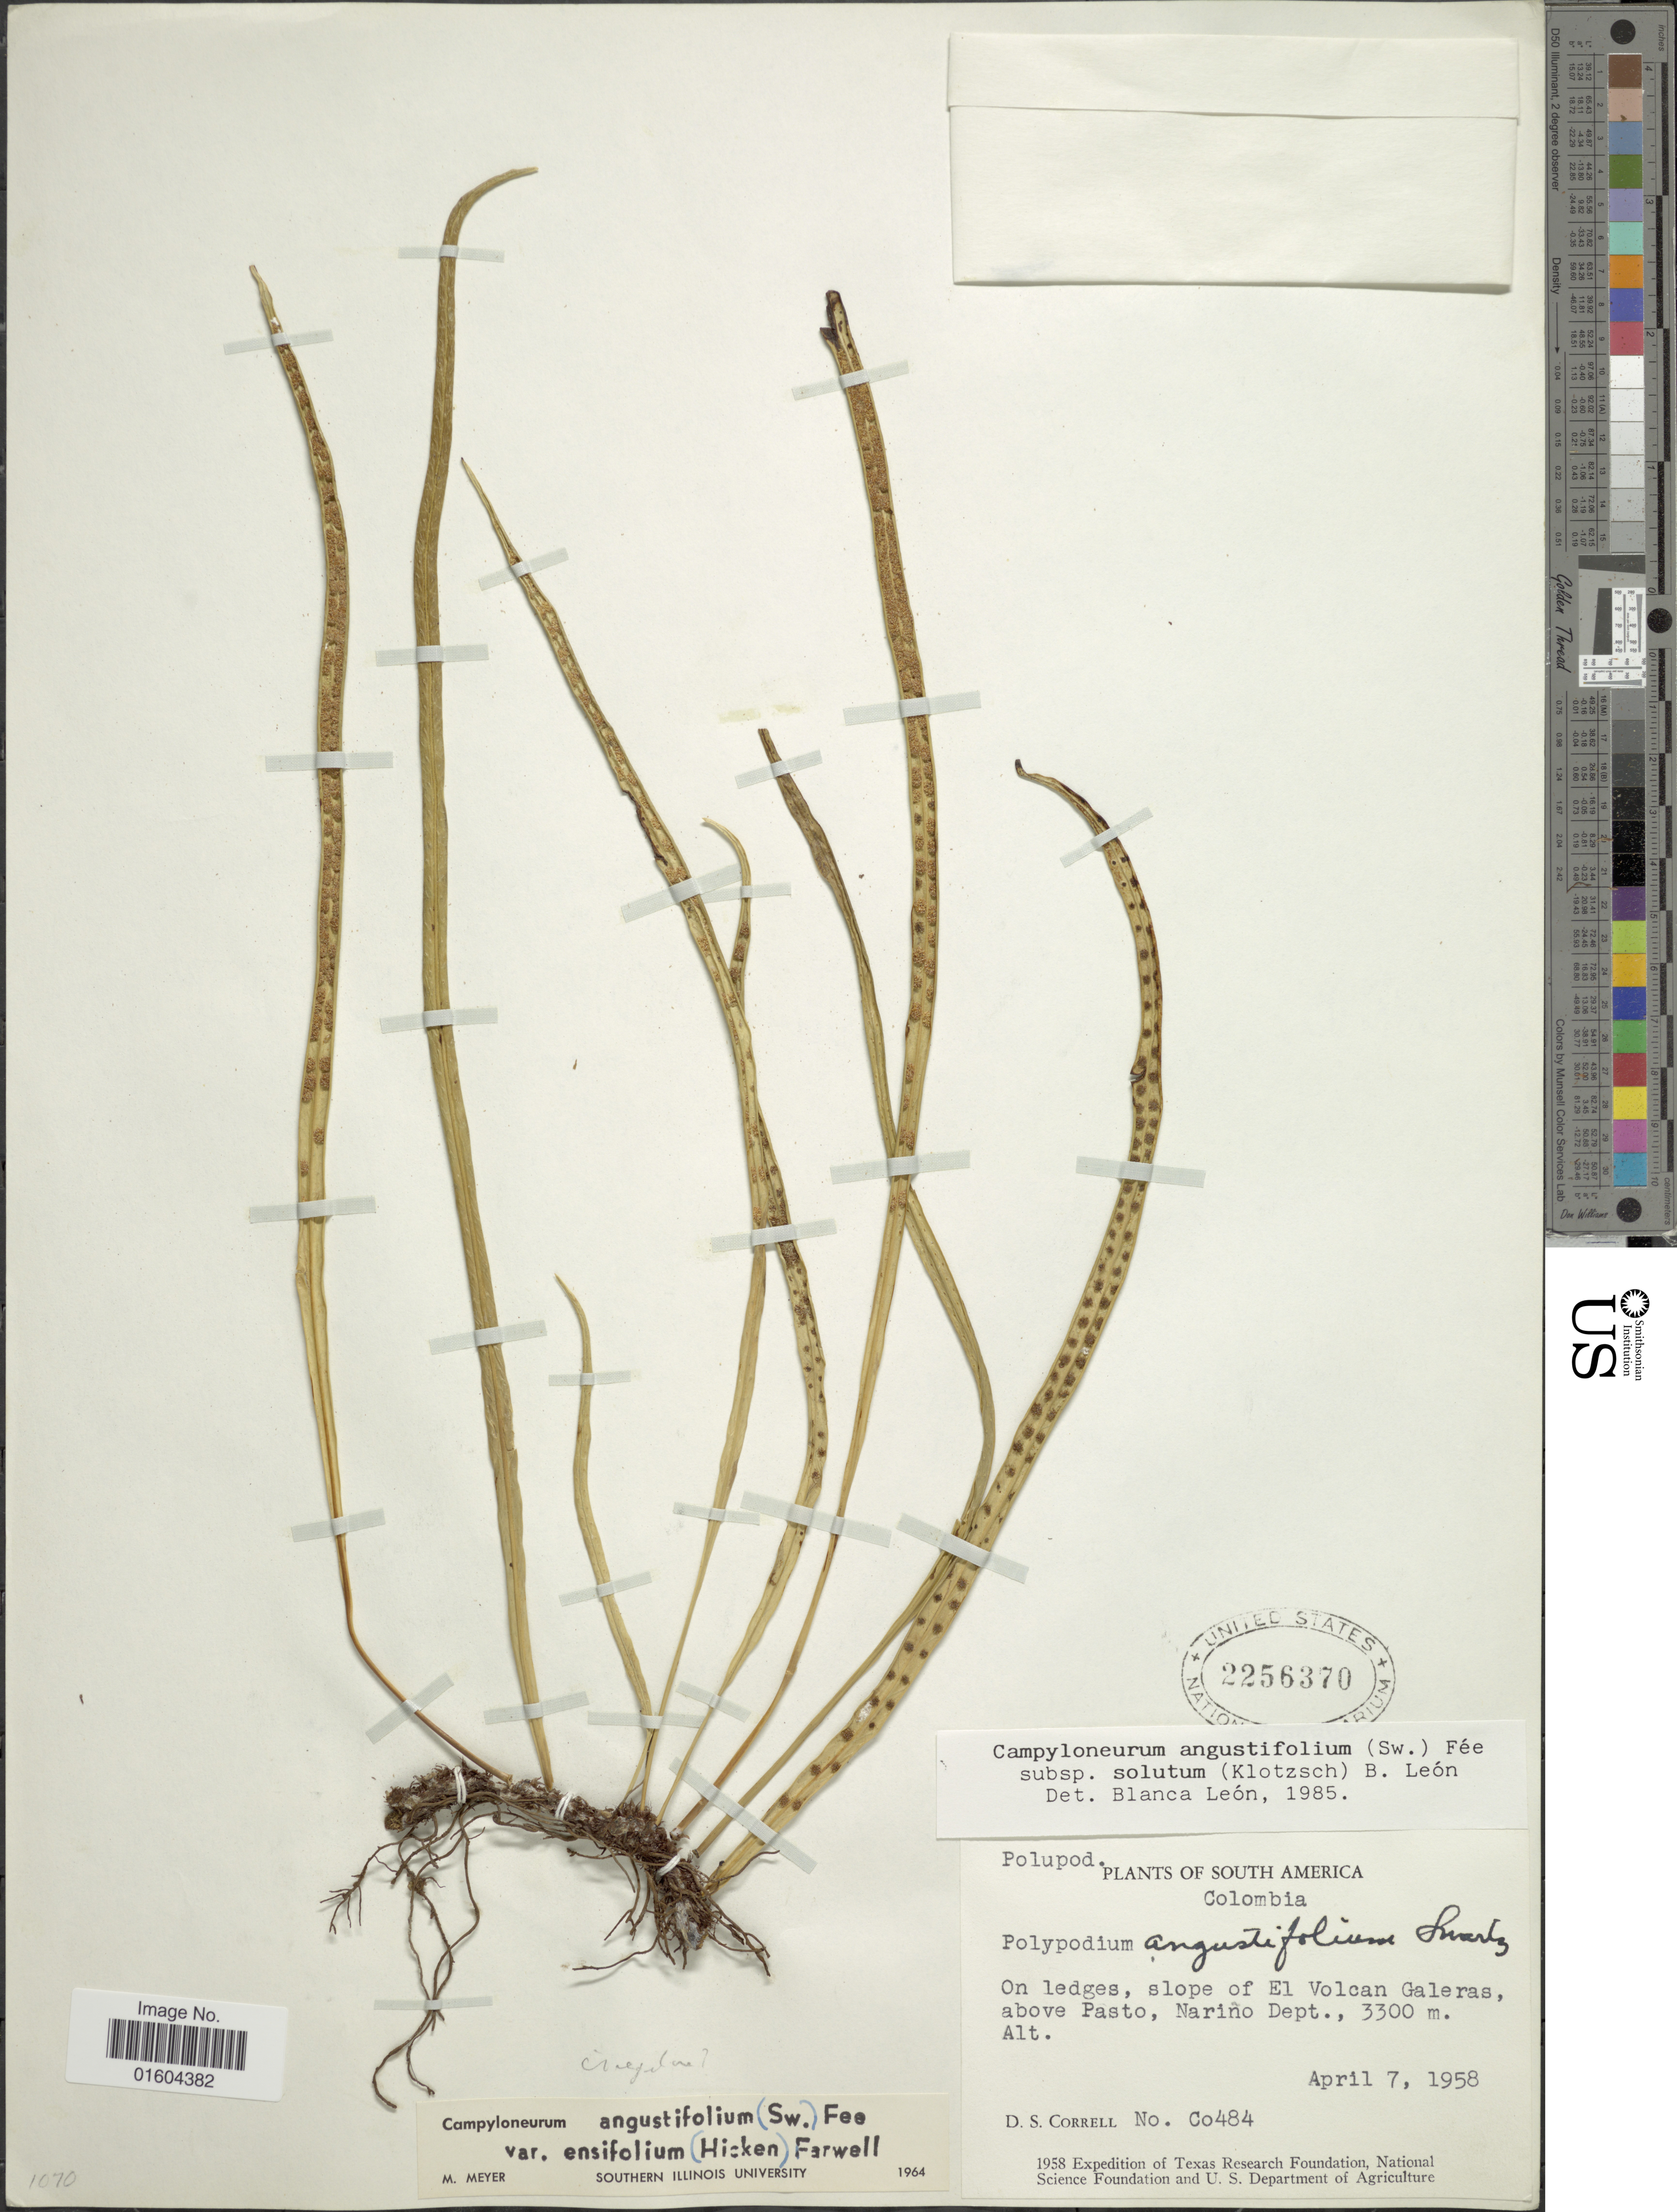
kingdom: Plantae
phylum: Tracheophyta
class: Polypodiopsida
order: Polypodiales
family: Polypodiaceae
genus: Campyloneurum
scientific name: Campyloneurum irregulare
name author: Lellinger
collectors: D. S. Correll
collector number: Co484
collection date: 1958-04-07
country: Colombia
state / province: Nariño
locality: South America, colombia. On ledges, slope of El Volcan Galeras, above Pasto, Narino Dept.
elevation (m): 3300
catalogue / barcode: US 2256370